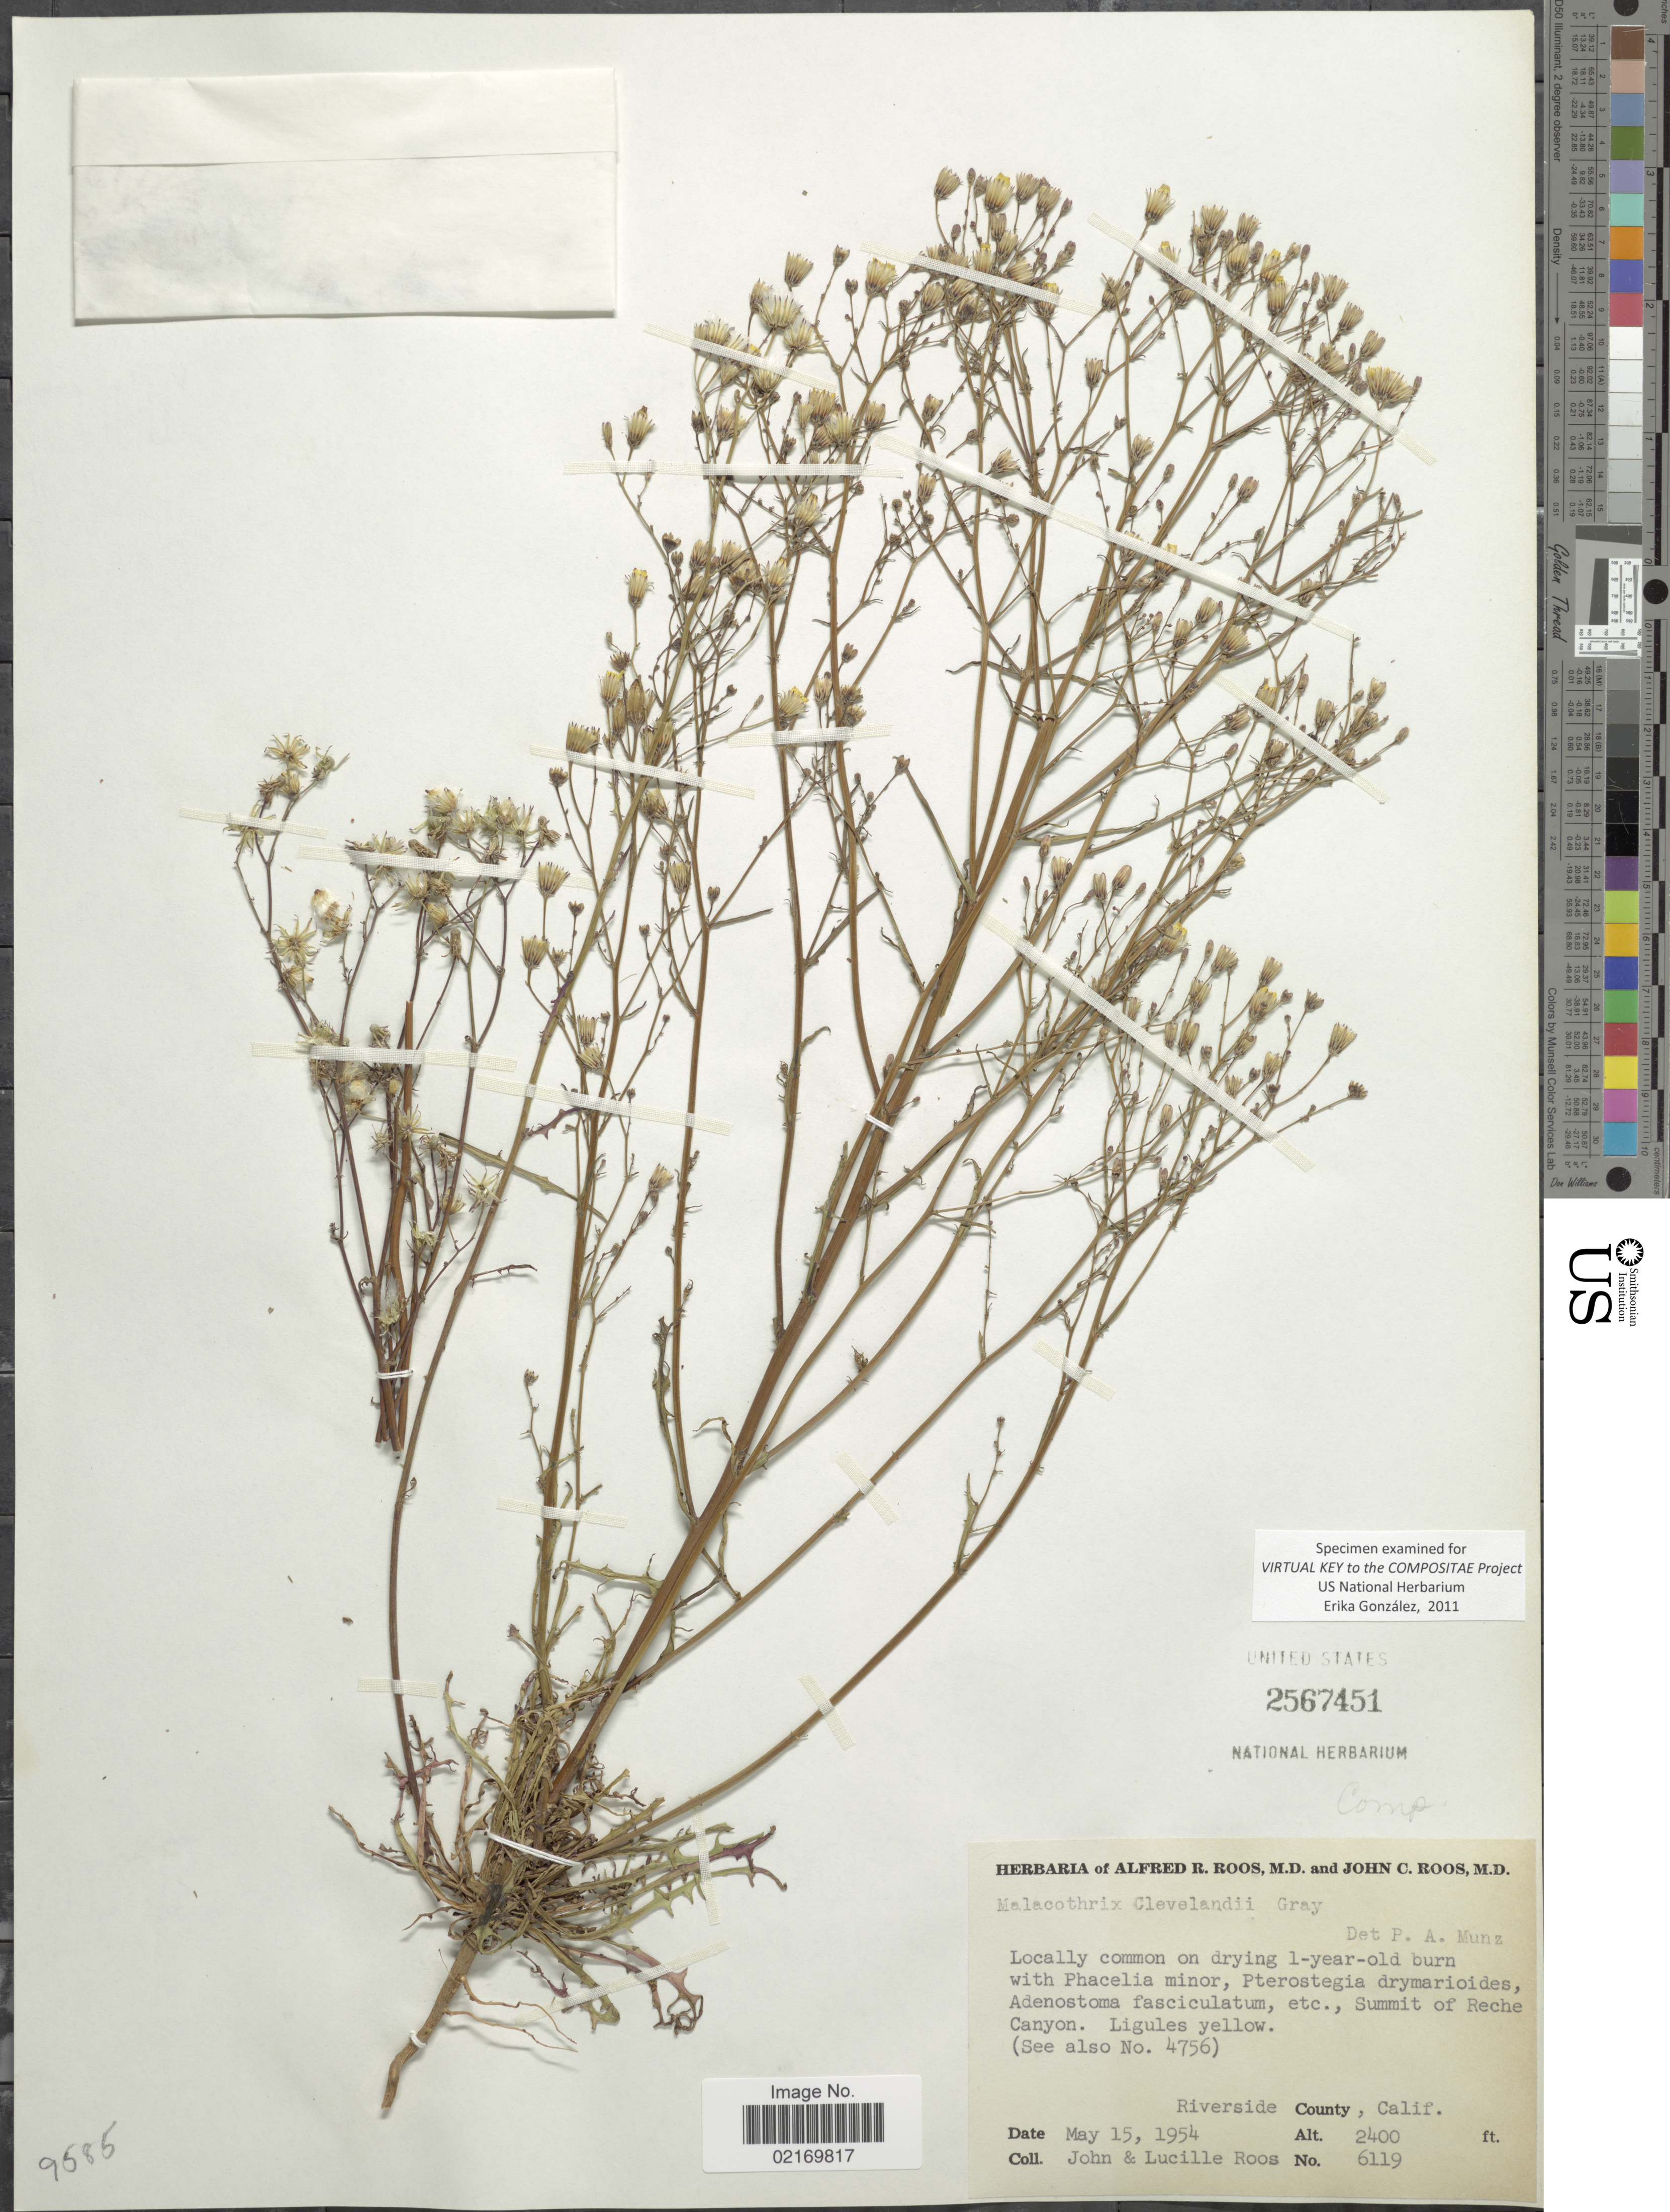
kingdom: Plantae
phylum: Tracheophyta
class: Magnoliopsida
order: Asterales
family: Asteraceae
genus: Malacothrix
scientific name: Malacothrix clevelandii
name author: A. Gray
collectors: J. C. Roos & L. Roos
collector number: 6119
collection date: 1954-05-15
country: United States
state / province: California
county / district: Riverside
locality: Riverside County, Calif.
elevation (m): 732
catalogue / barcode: US 2567451